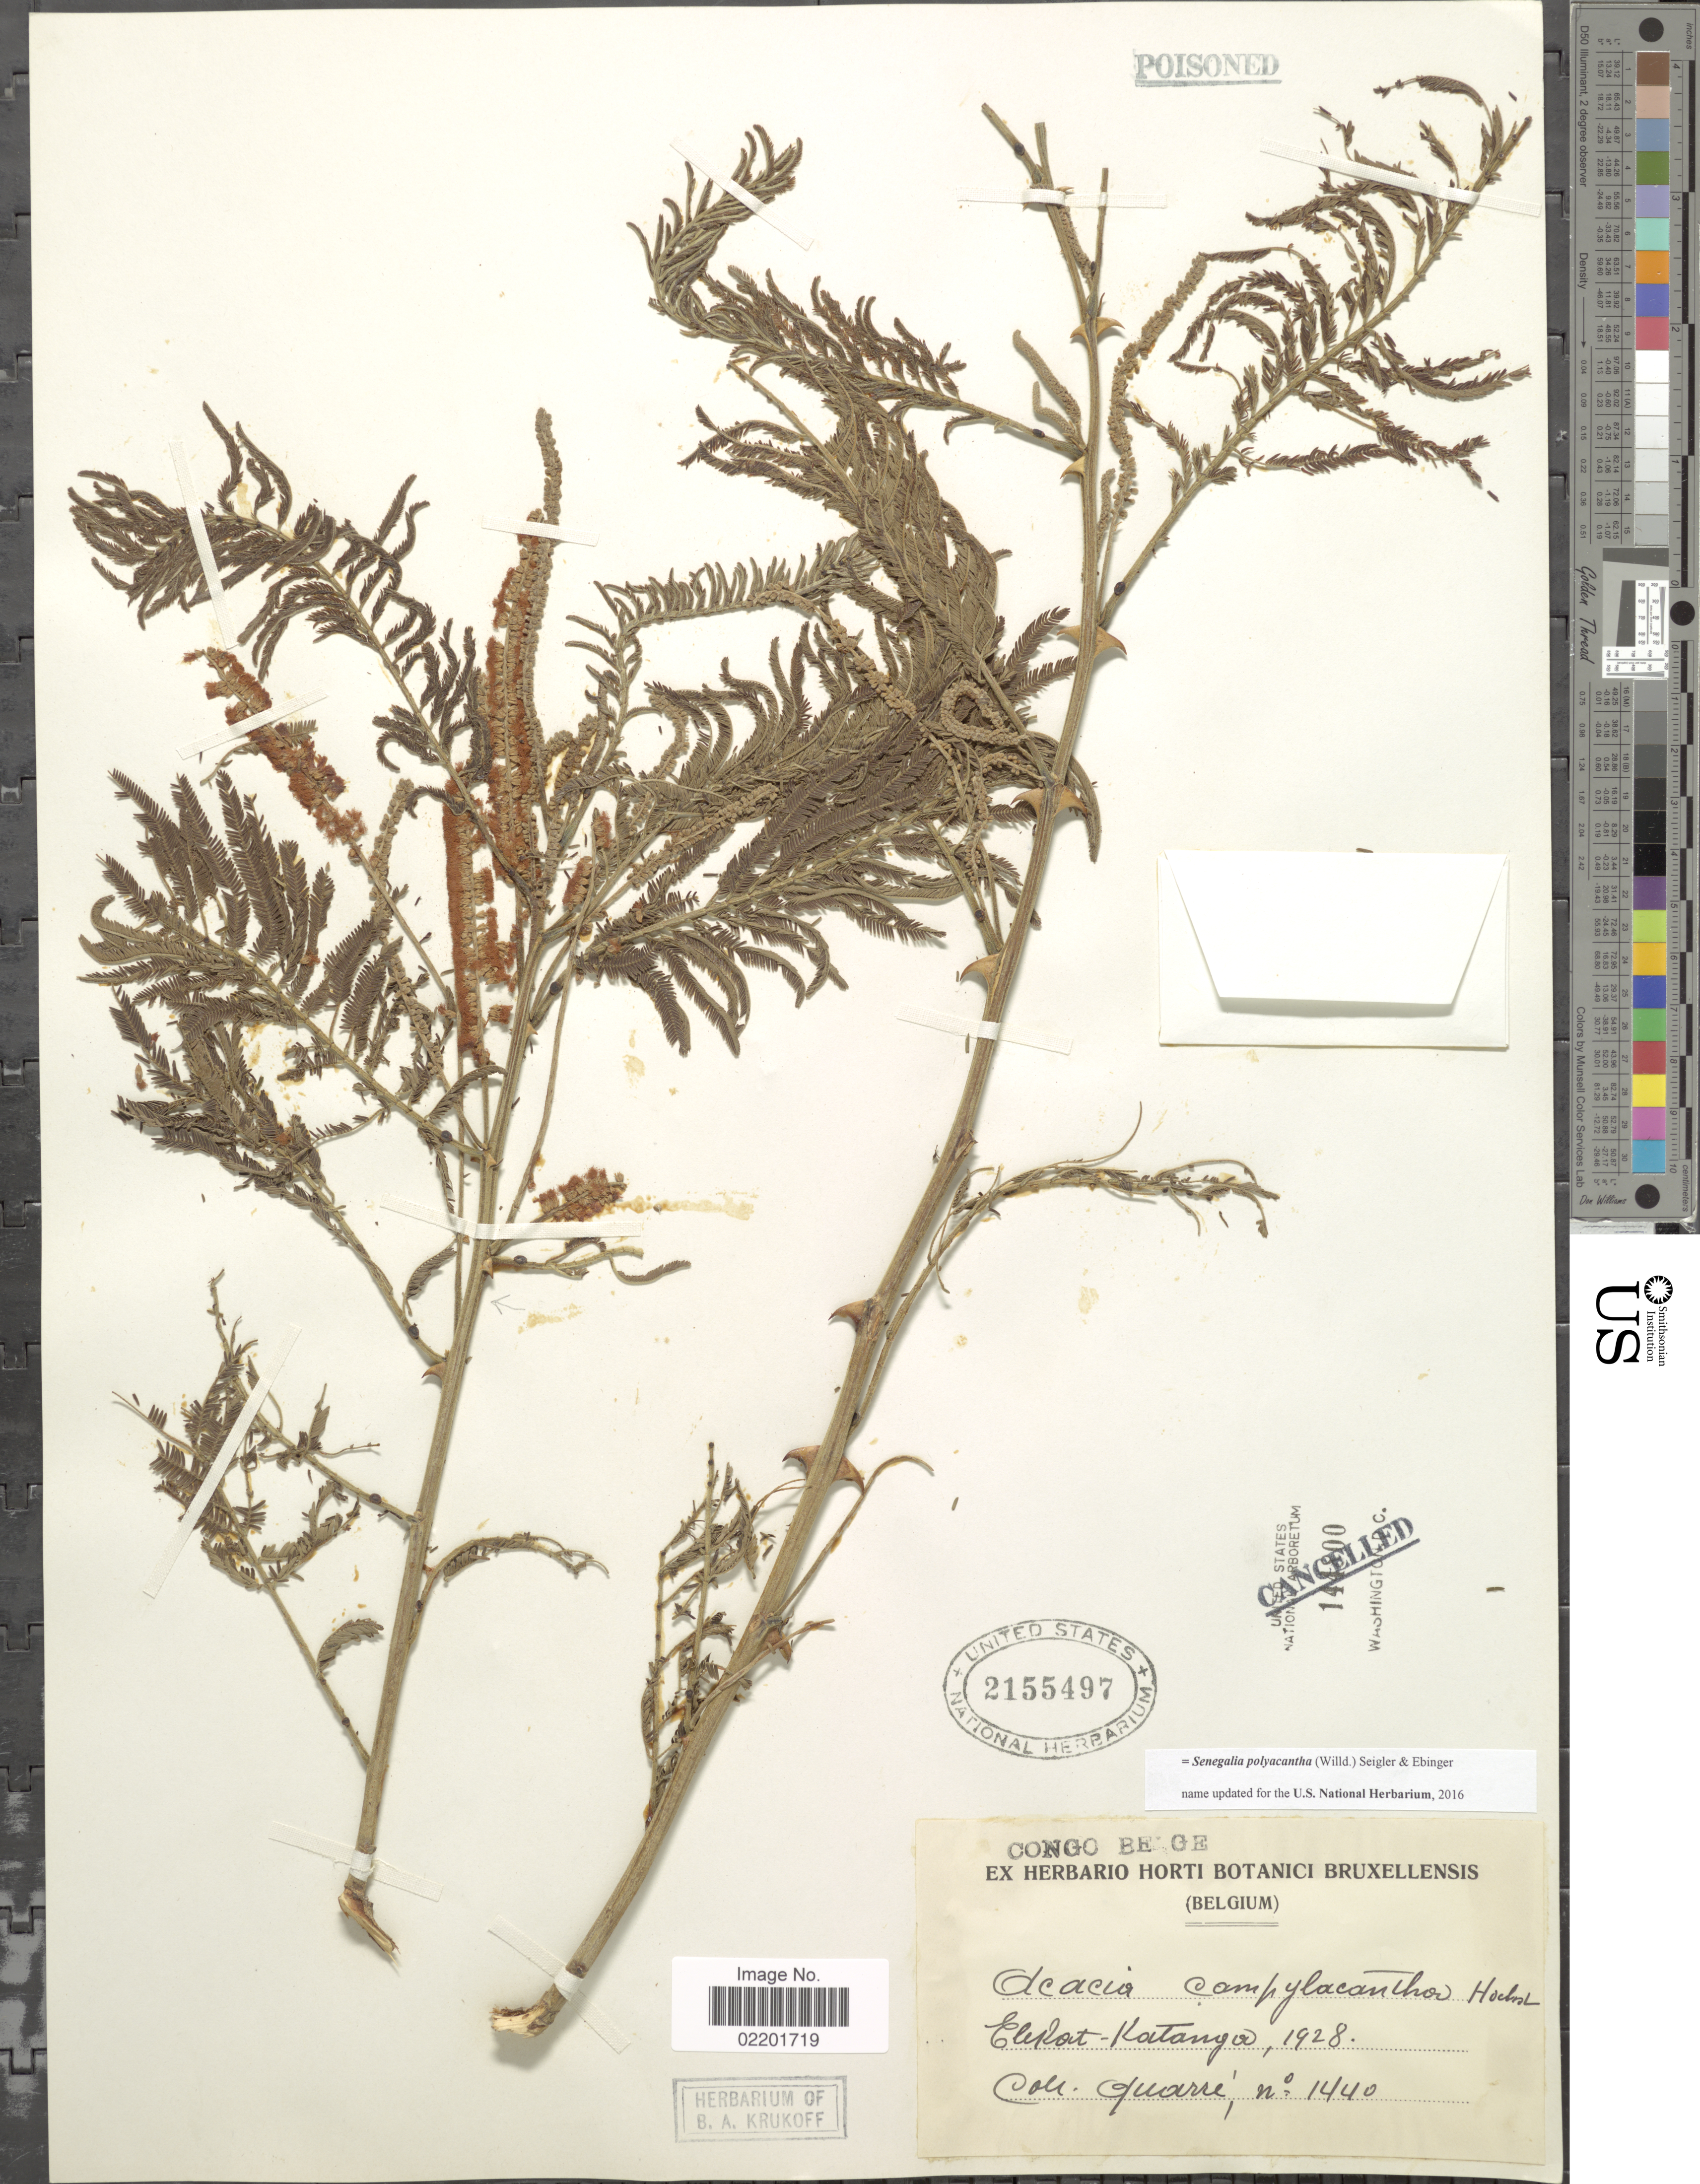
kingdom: Plantae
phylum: Tracheophyta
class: Magnoliopsida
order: Fabales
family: Fabaceae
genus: Senegalia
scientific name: Senegalia polyacantha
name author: (Willd.) Seigler & Ebinger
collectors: -. Quarre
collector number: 1440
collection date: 1928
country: Congo, Democratic Republic of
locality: Congo Belge, Elekat-Katanga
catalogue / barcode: US 2155497